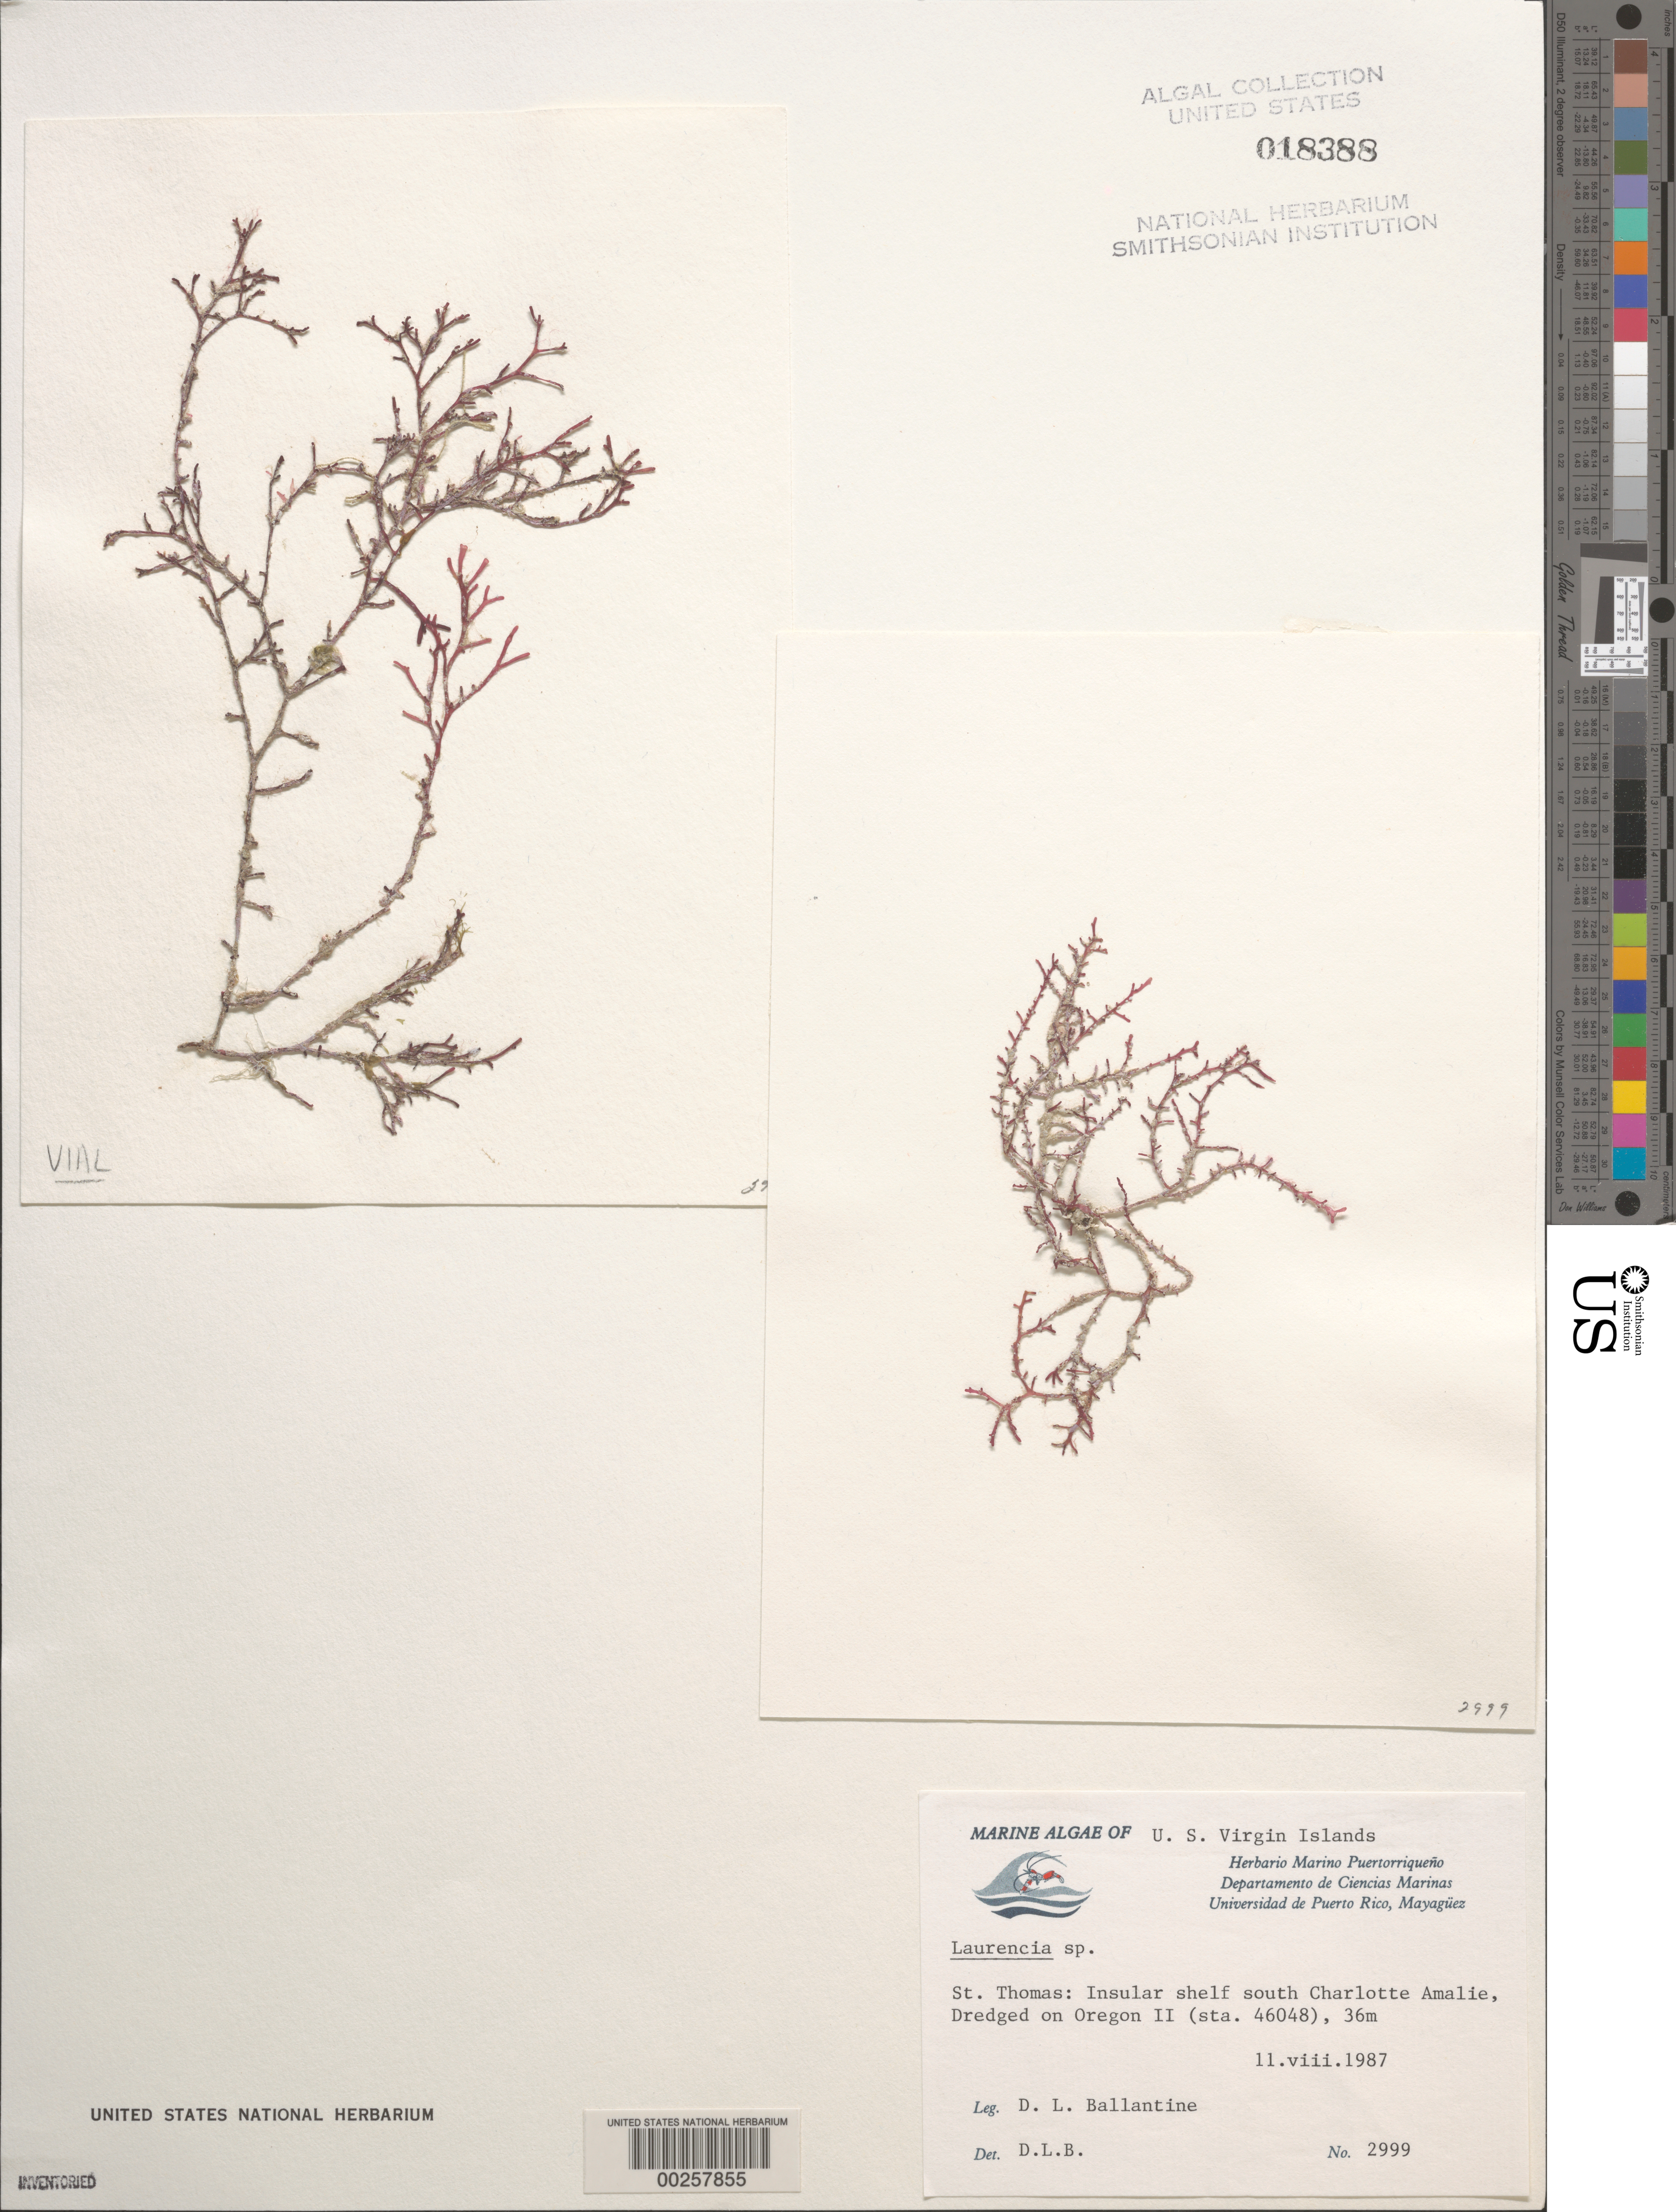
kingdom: Plantae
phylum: Rhodophyta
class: Florideophyceae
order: Ceramiales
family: Rhodomelaceae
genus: Laurencia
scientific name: Laurencia sp.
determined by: Ballantine, D. L.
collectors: D.L. Ballantine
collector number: DLB 2999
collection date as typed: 11 Aug 1987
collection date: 1987-08-11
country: U.S. Virgin Islands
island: St. Thomas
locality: South of Charlotte Amalie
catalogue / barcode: US 18388